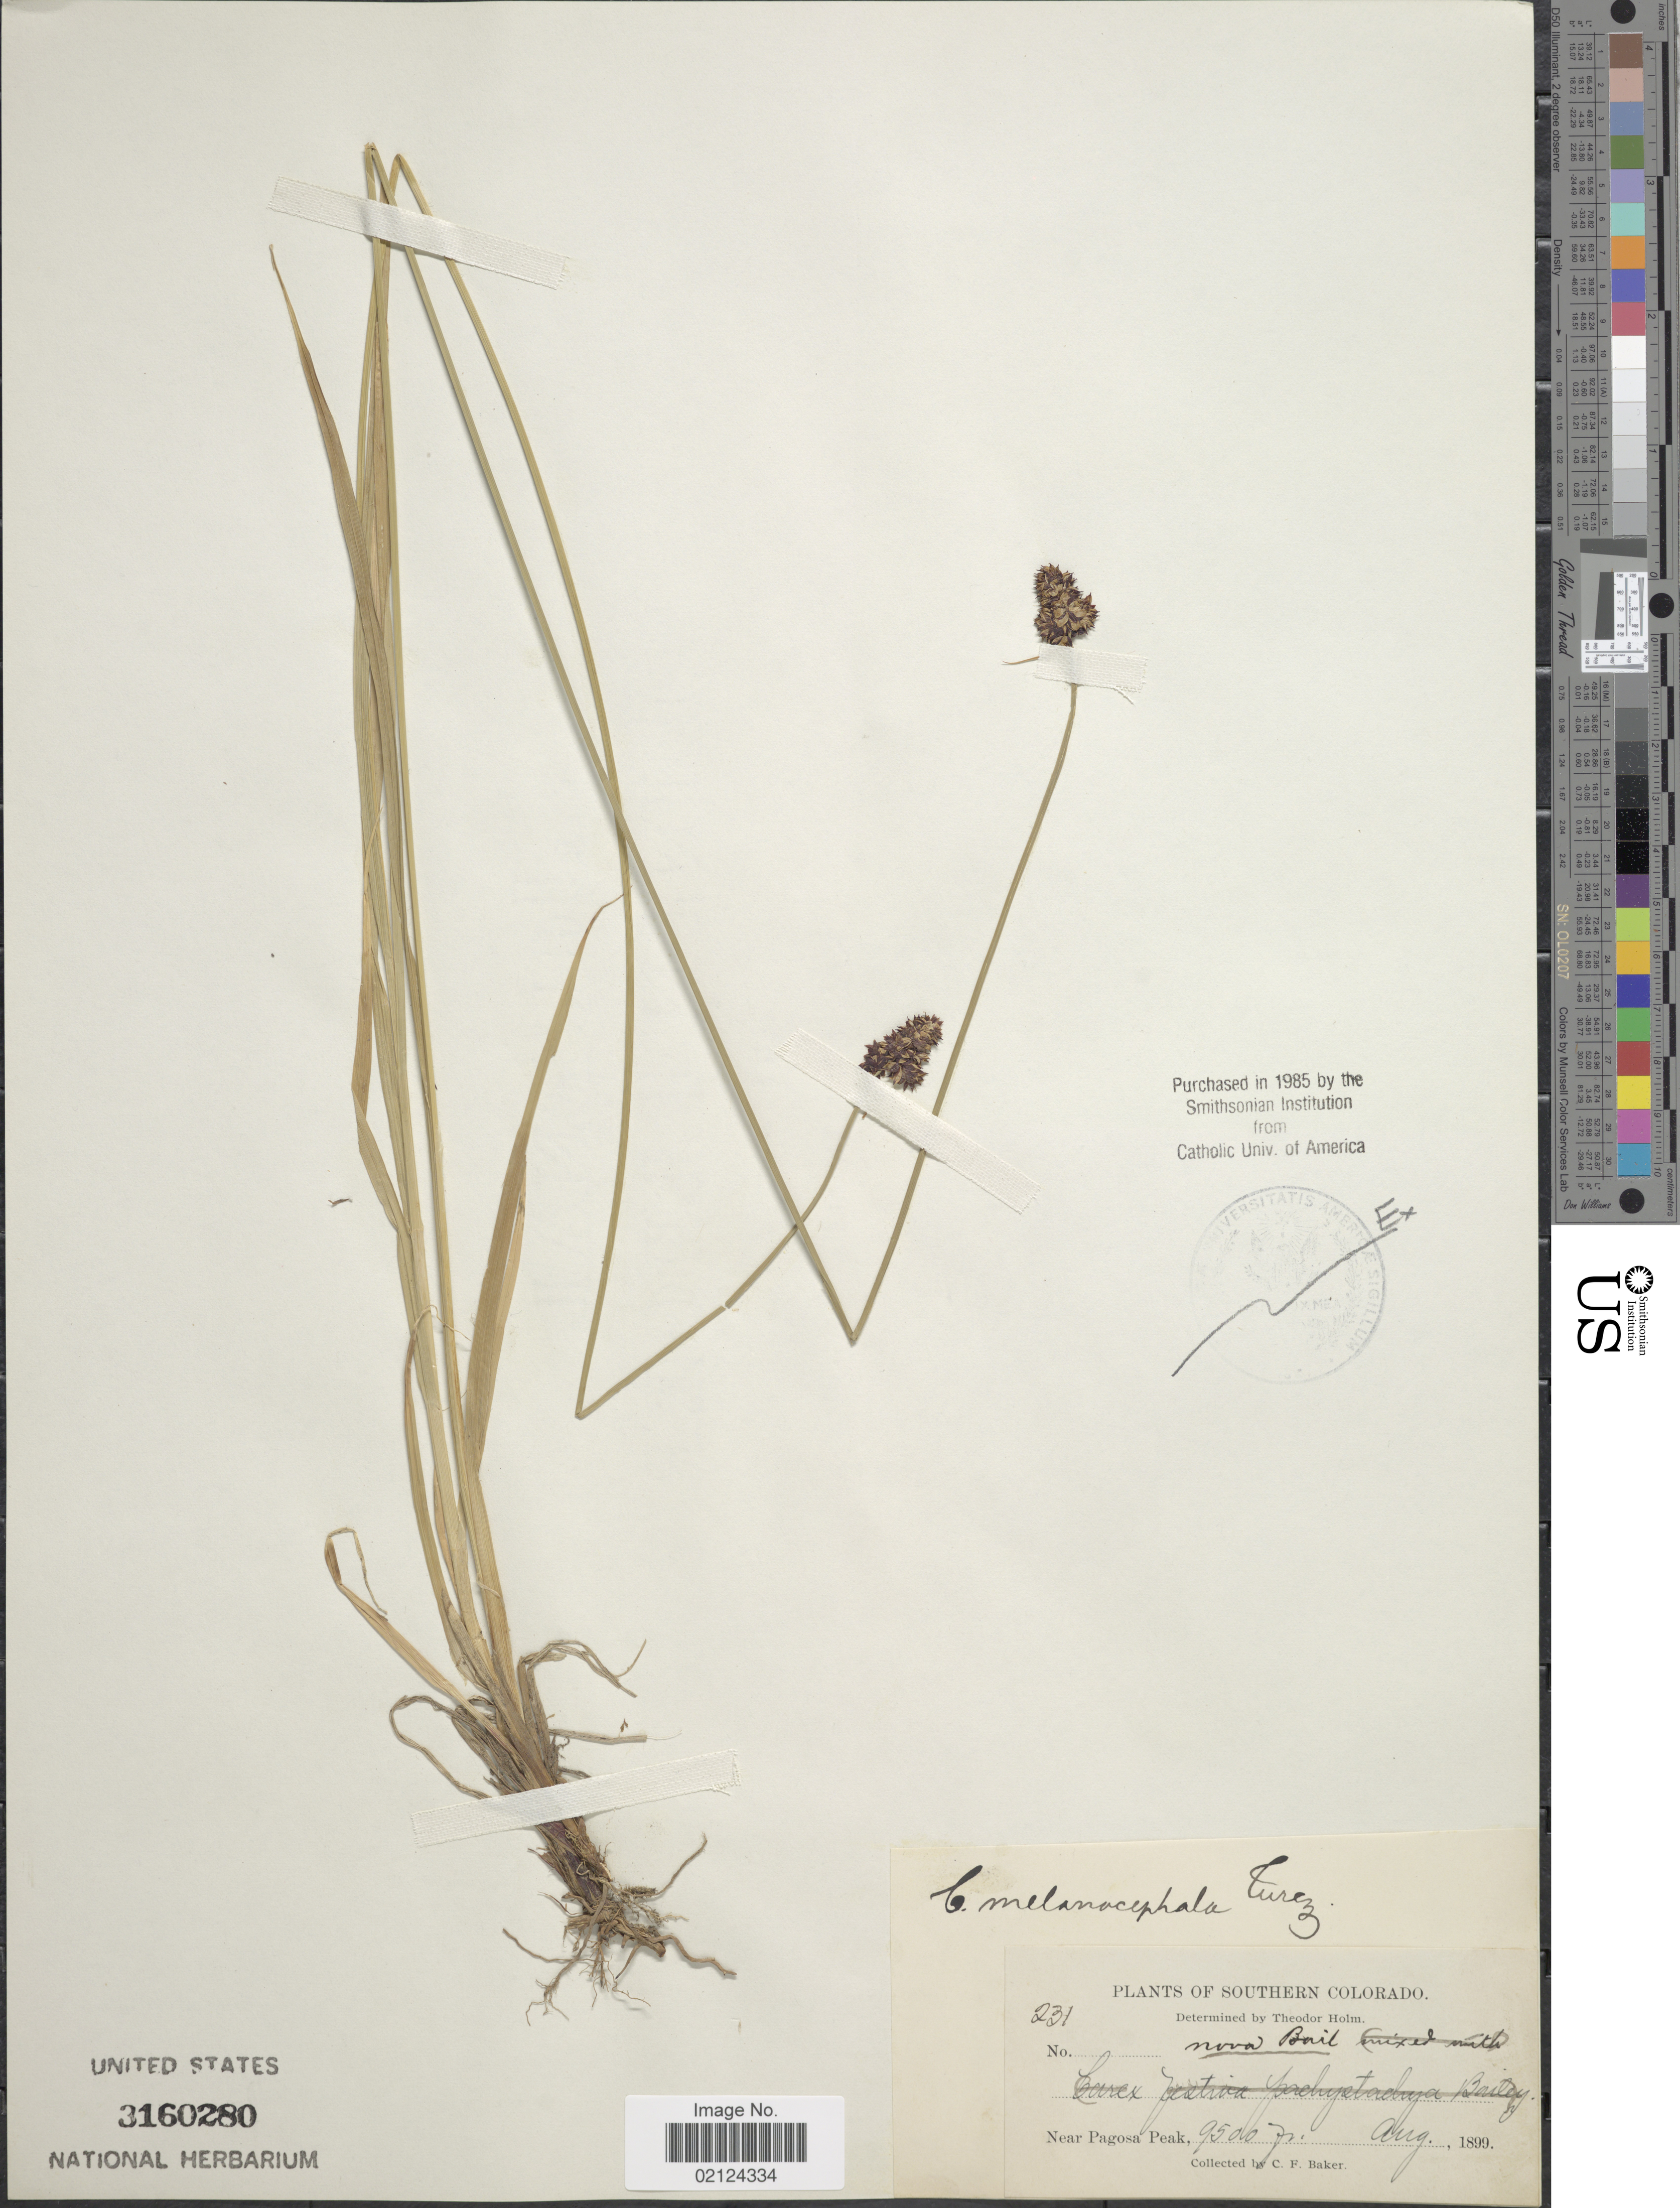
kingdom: Plantae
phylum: Tracheophyta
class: Liliopsida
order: Poales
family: Cyperaceae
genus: Carex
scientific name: Carex melanocephala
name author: Turcz.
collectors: C. F. Baker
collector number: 231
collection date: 1899-08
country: United States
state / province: Colorado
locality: Southern Colorado, Nova Bail, Near Pagosa Peak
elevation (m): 2896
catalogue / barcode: US 3160280